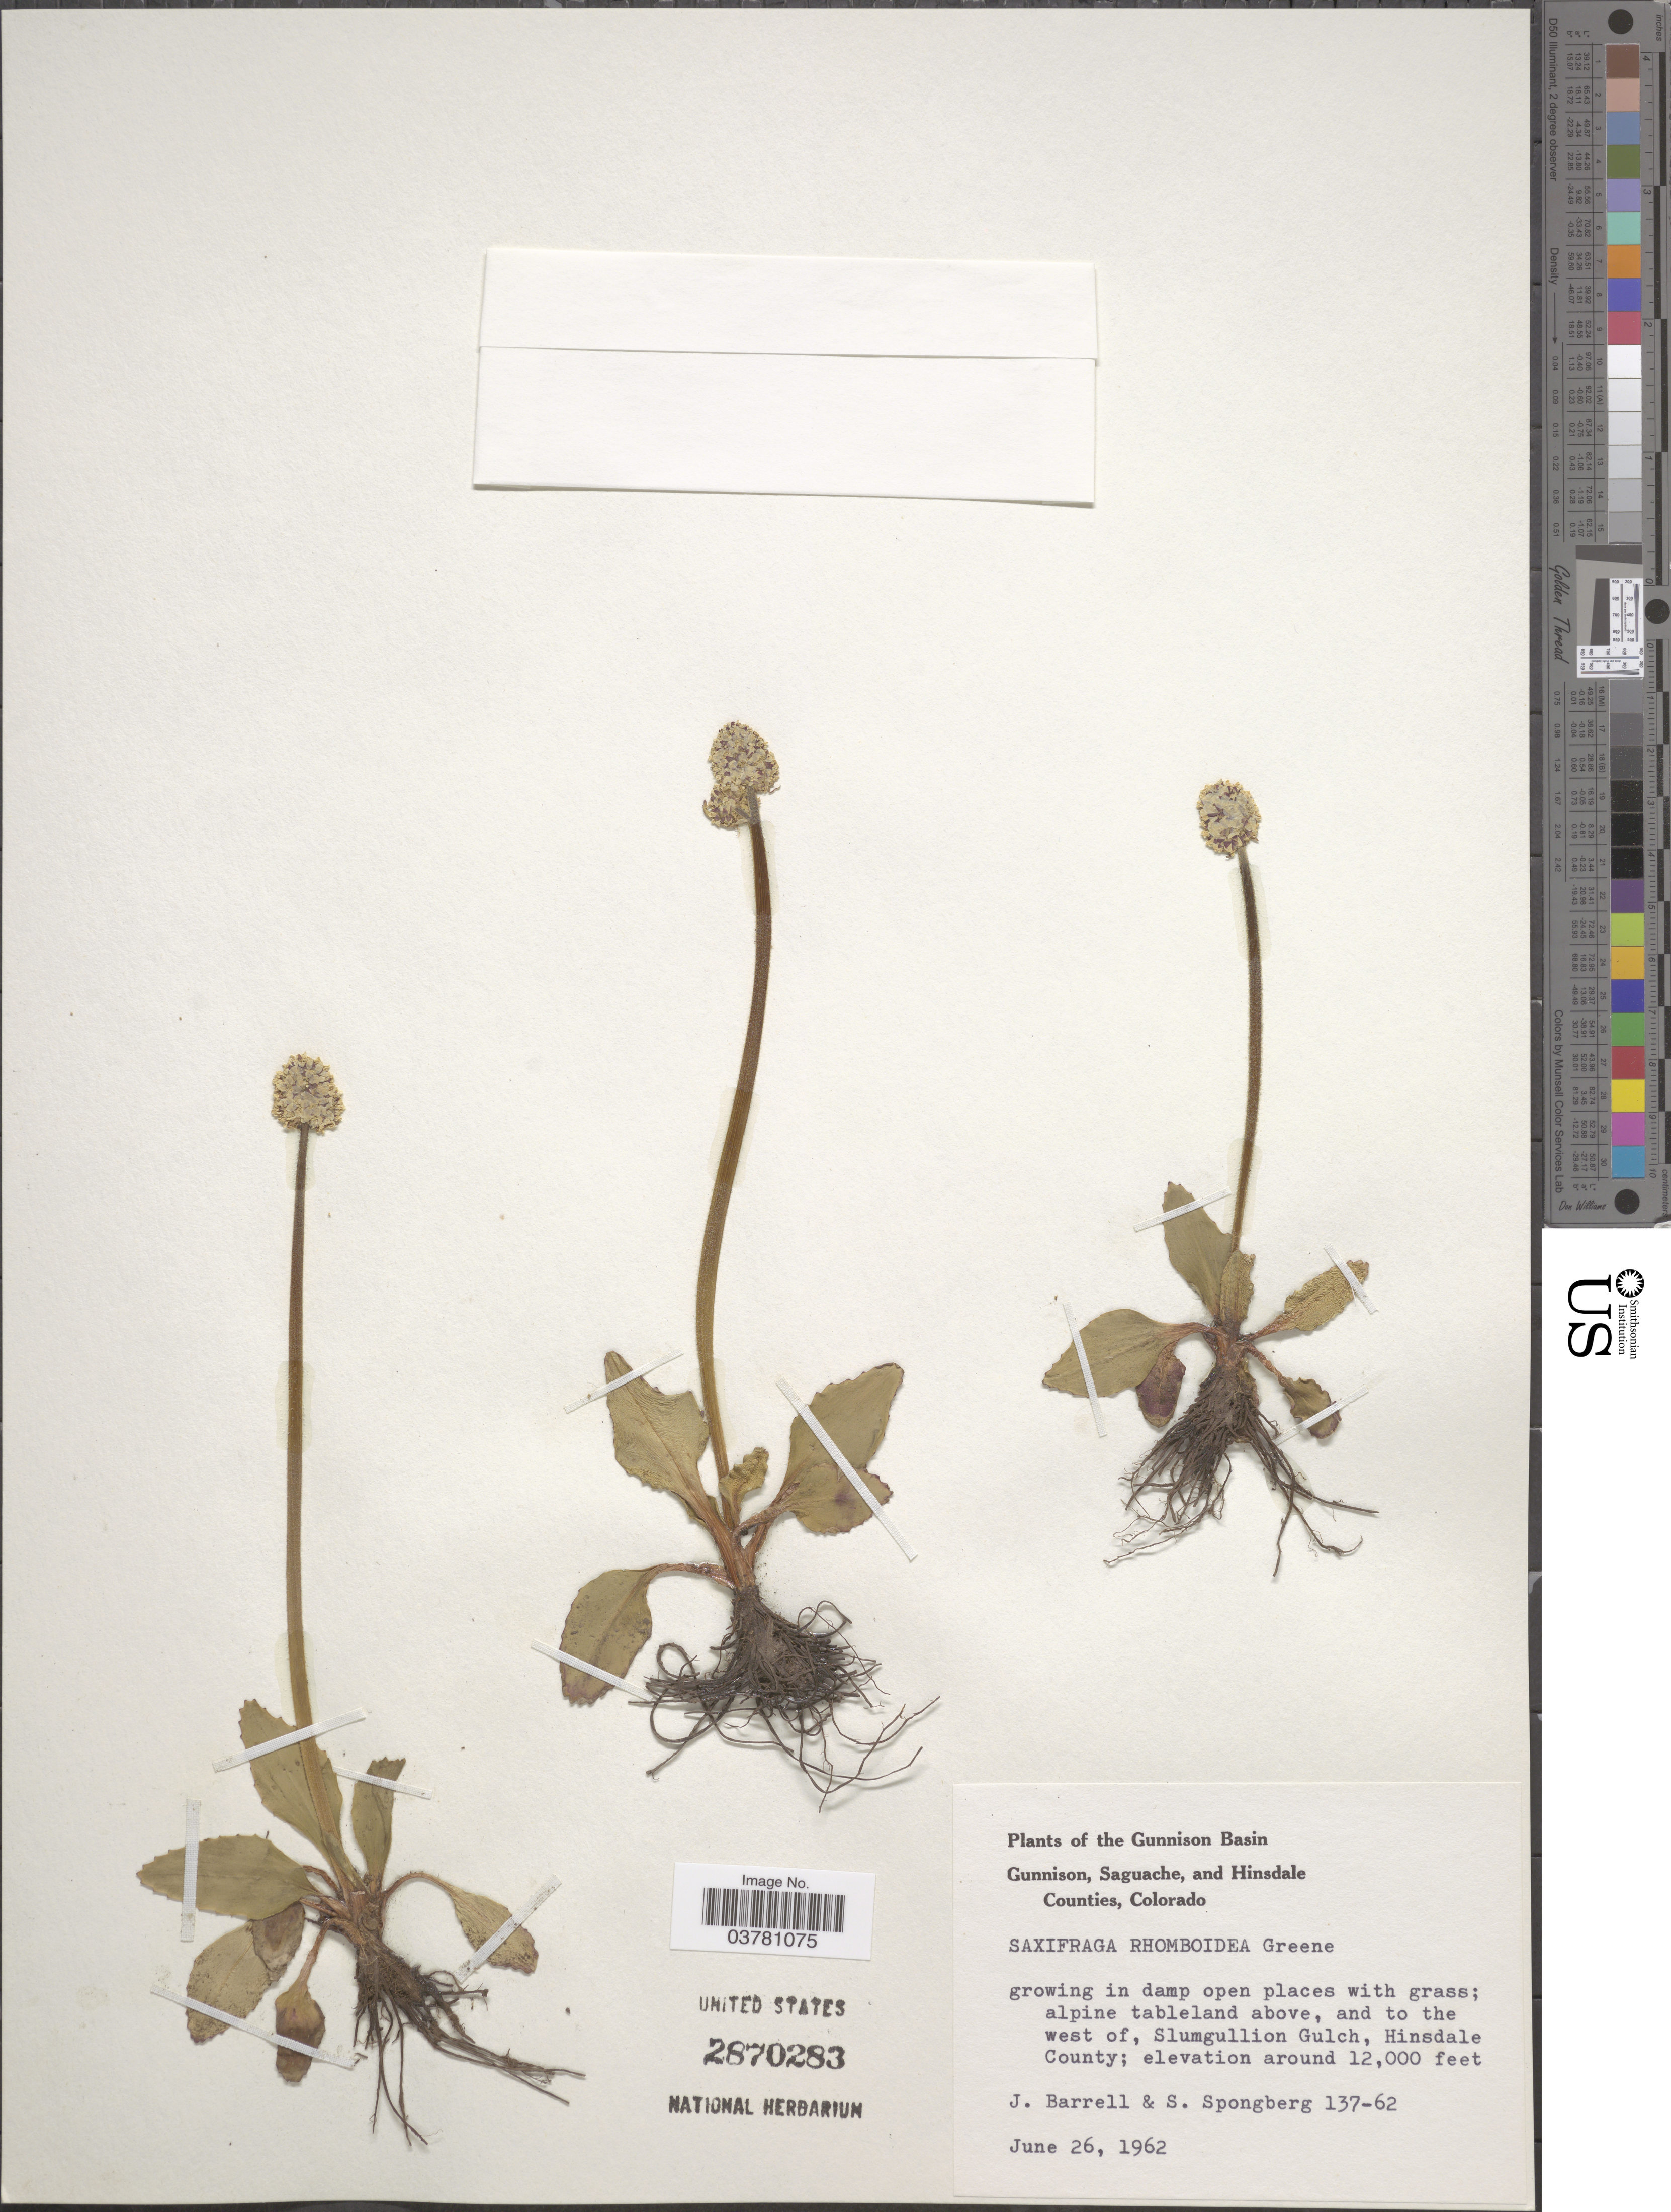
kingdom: Plantae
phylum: Tracheophyta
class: Magnoliopsida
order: Saxifragales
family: Saxifragaceae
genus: Micranthes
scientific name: Micranthes rhomboidea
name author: (Greene) Small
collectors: J. Barrell & S. A.Spongberg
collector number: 137-62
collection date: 1962-06-26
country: United States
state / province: Colorado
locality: The Gunnison Basin. Alpine tableland above, and to the west of, Slumgullion Gulch, Hinsdale County.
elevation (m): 3658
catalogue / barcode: US 2870283